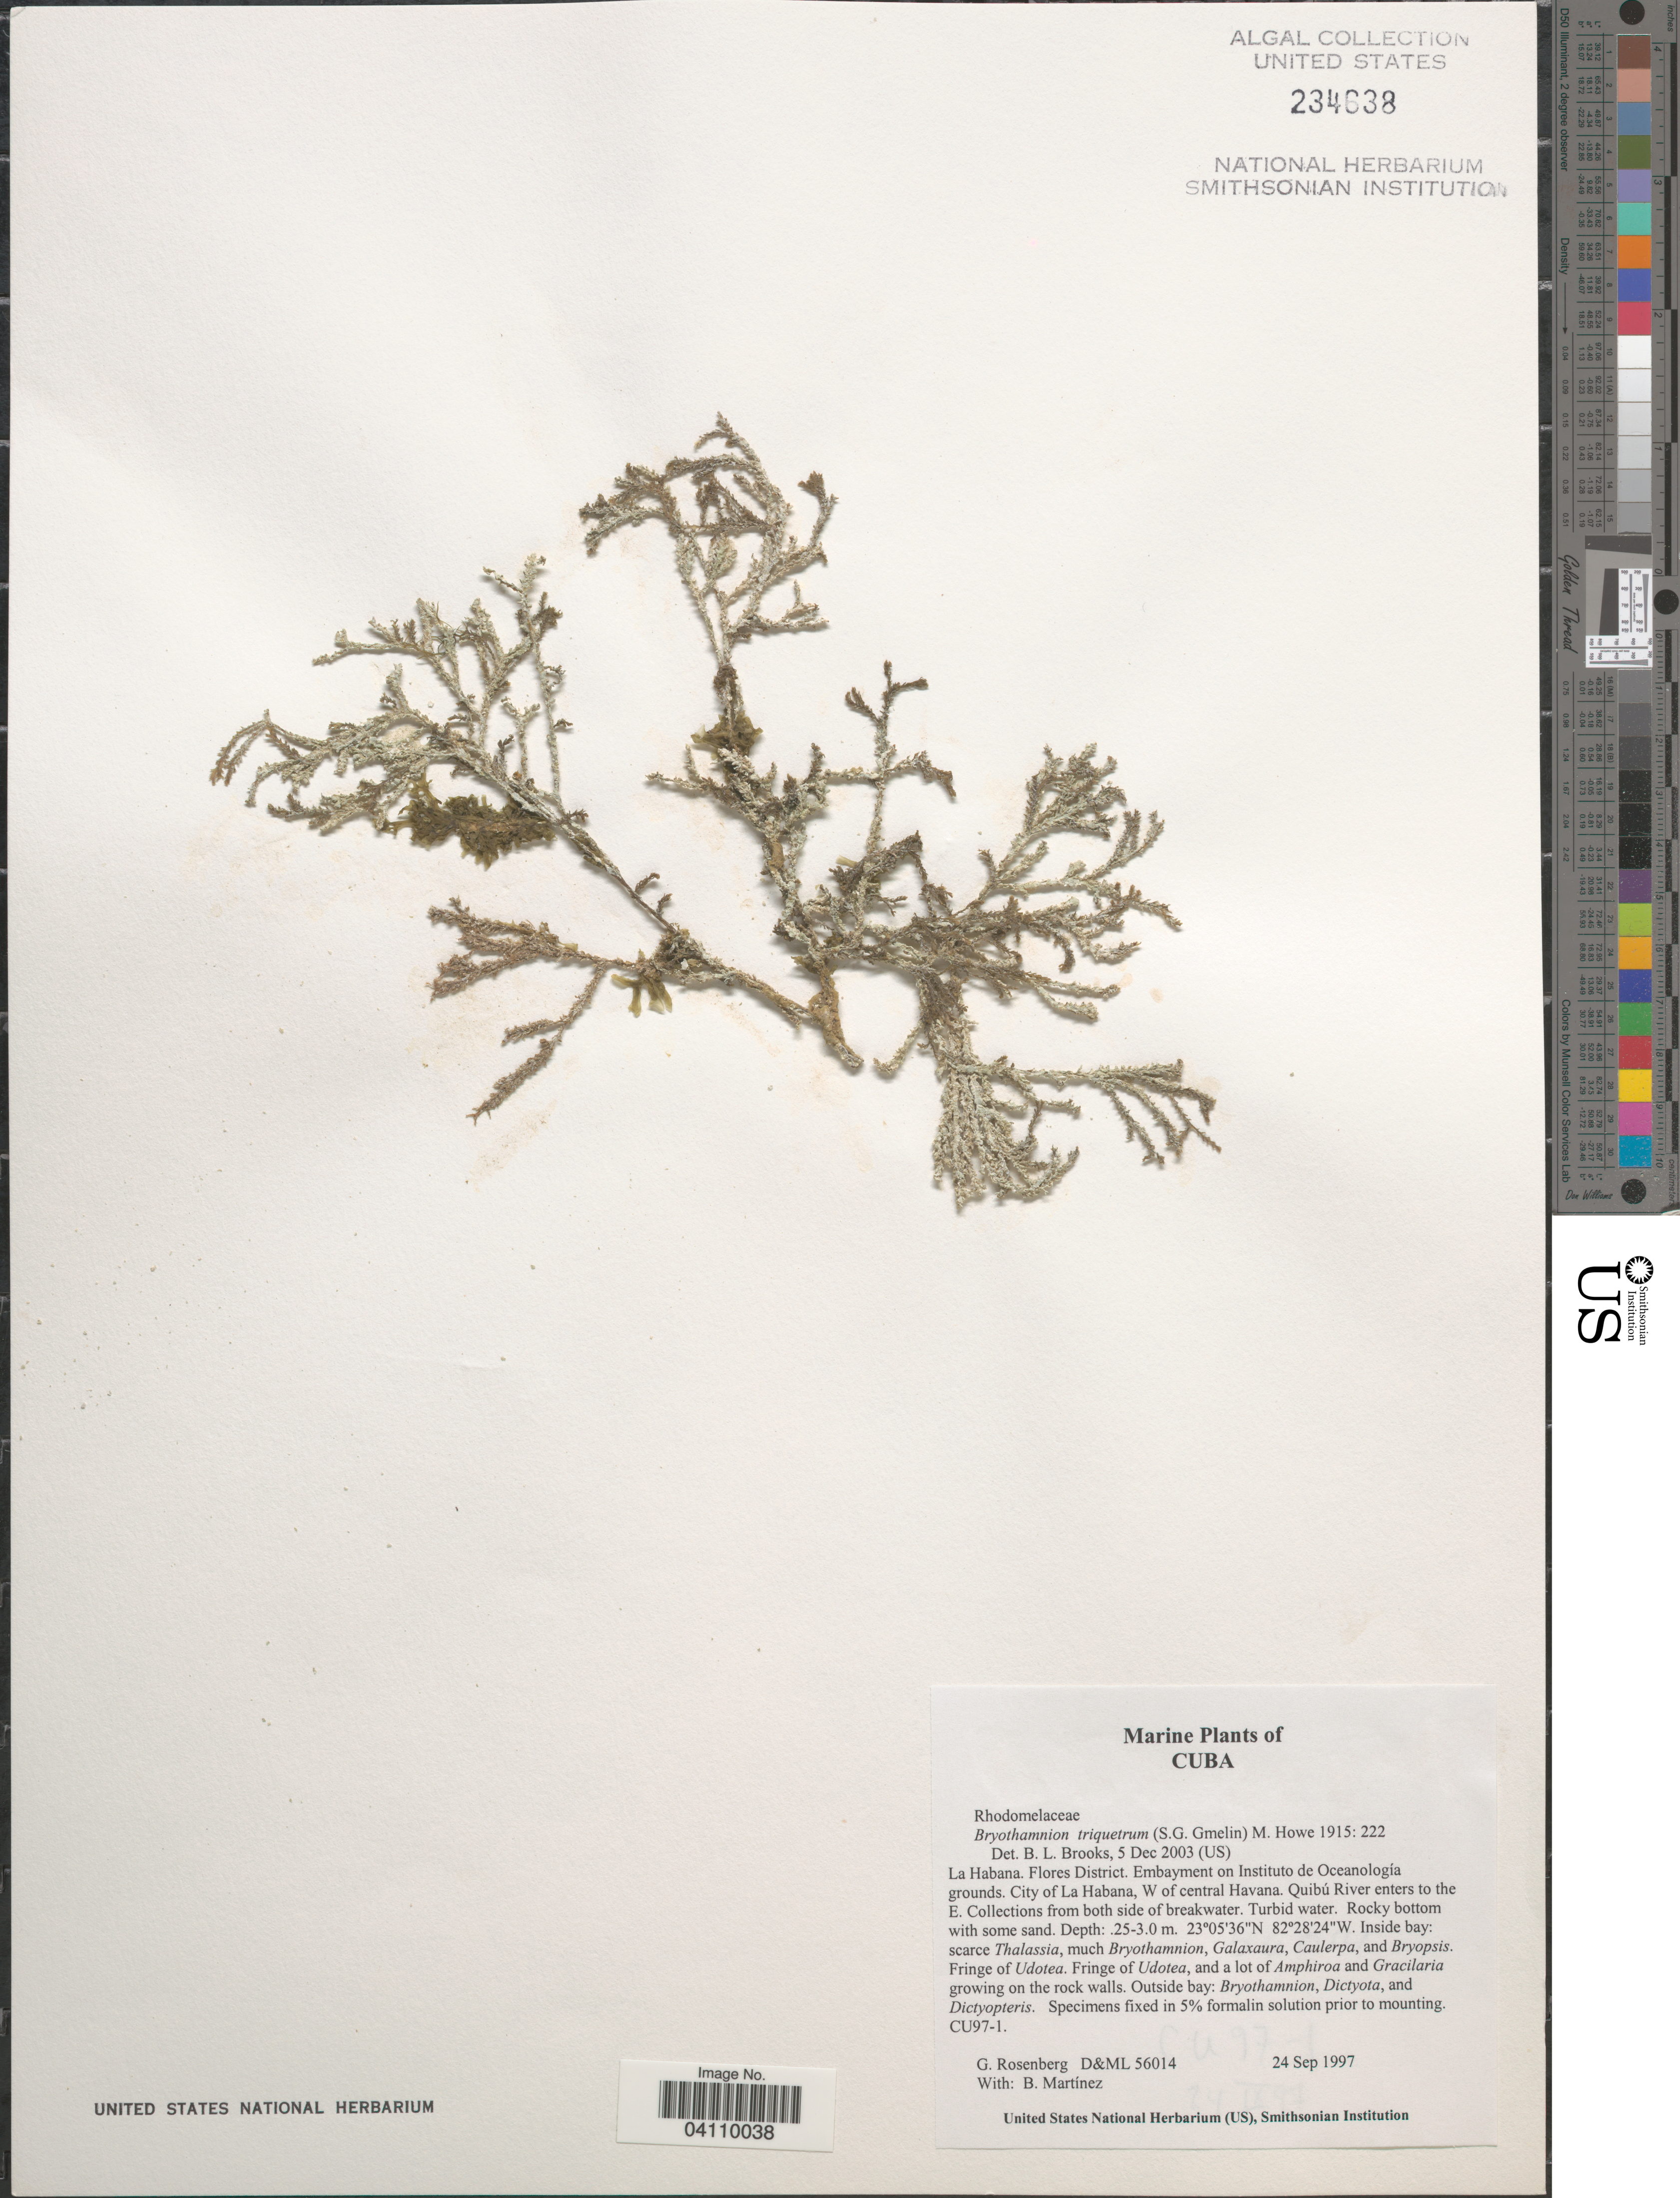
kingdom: Plantae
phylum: Rhodophyta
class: Florideophyceae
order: Ceramiales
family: Rhodomelaceae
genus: Alsidium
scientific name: Alsidium sp.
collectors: G. Rosenberg & B. Martinez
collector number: D&ML 56014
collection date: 1997-09-24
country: Cuba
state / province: La Habana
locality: Flores District. Embayment on Instituto de Oceanología grounds. City of La Habana, W of central Havana. Quibú River enters to the E. CU97-1 [unsure placement].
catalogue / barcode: US 234638